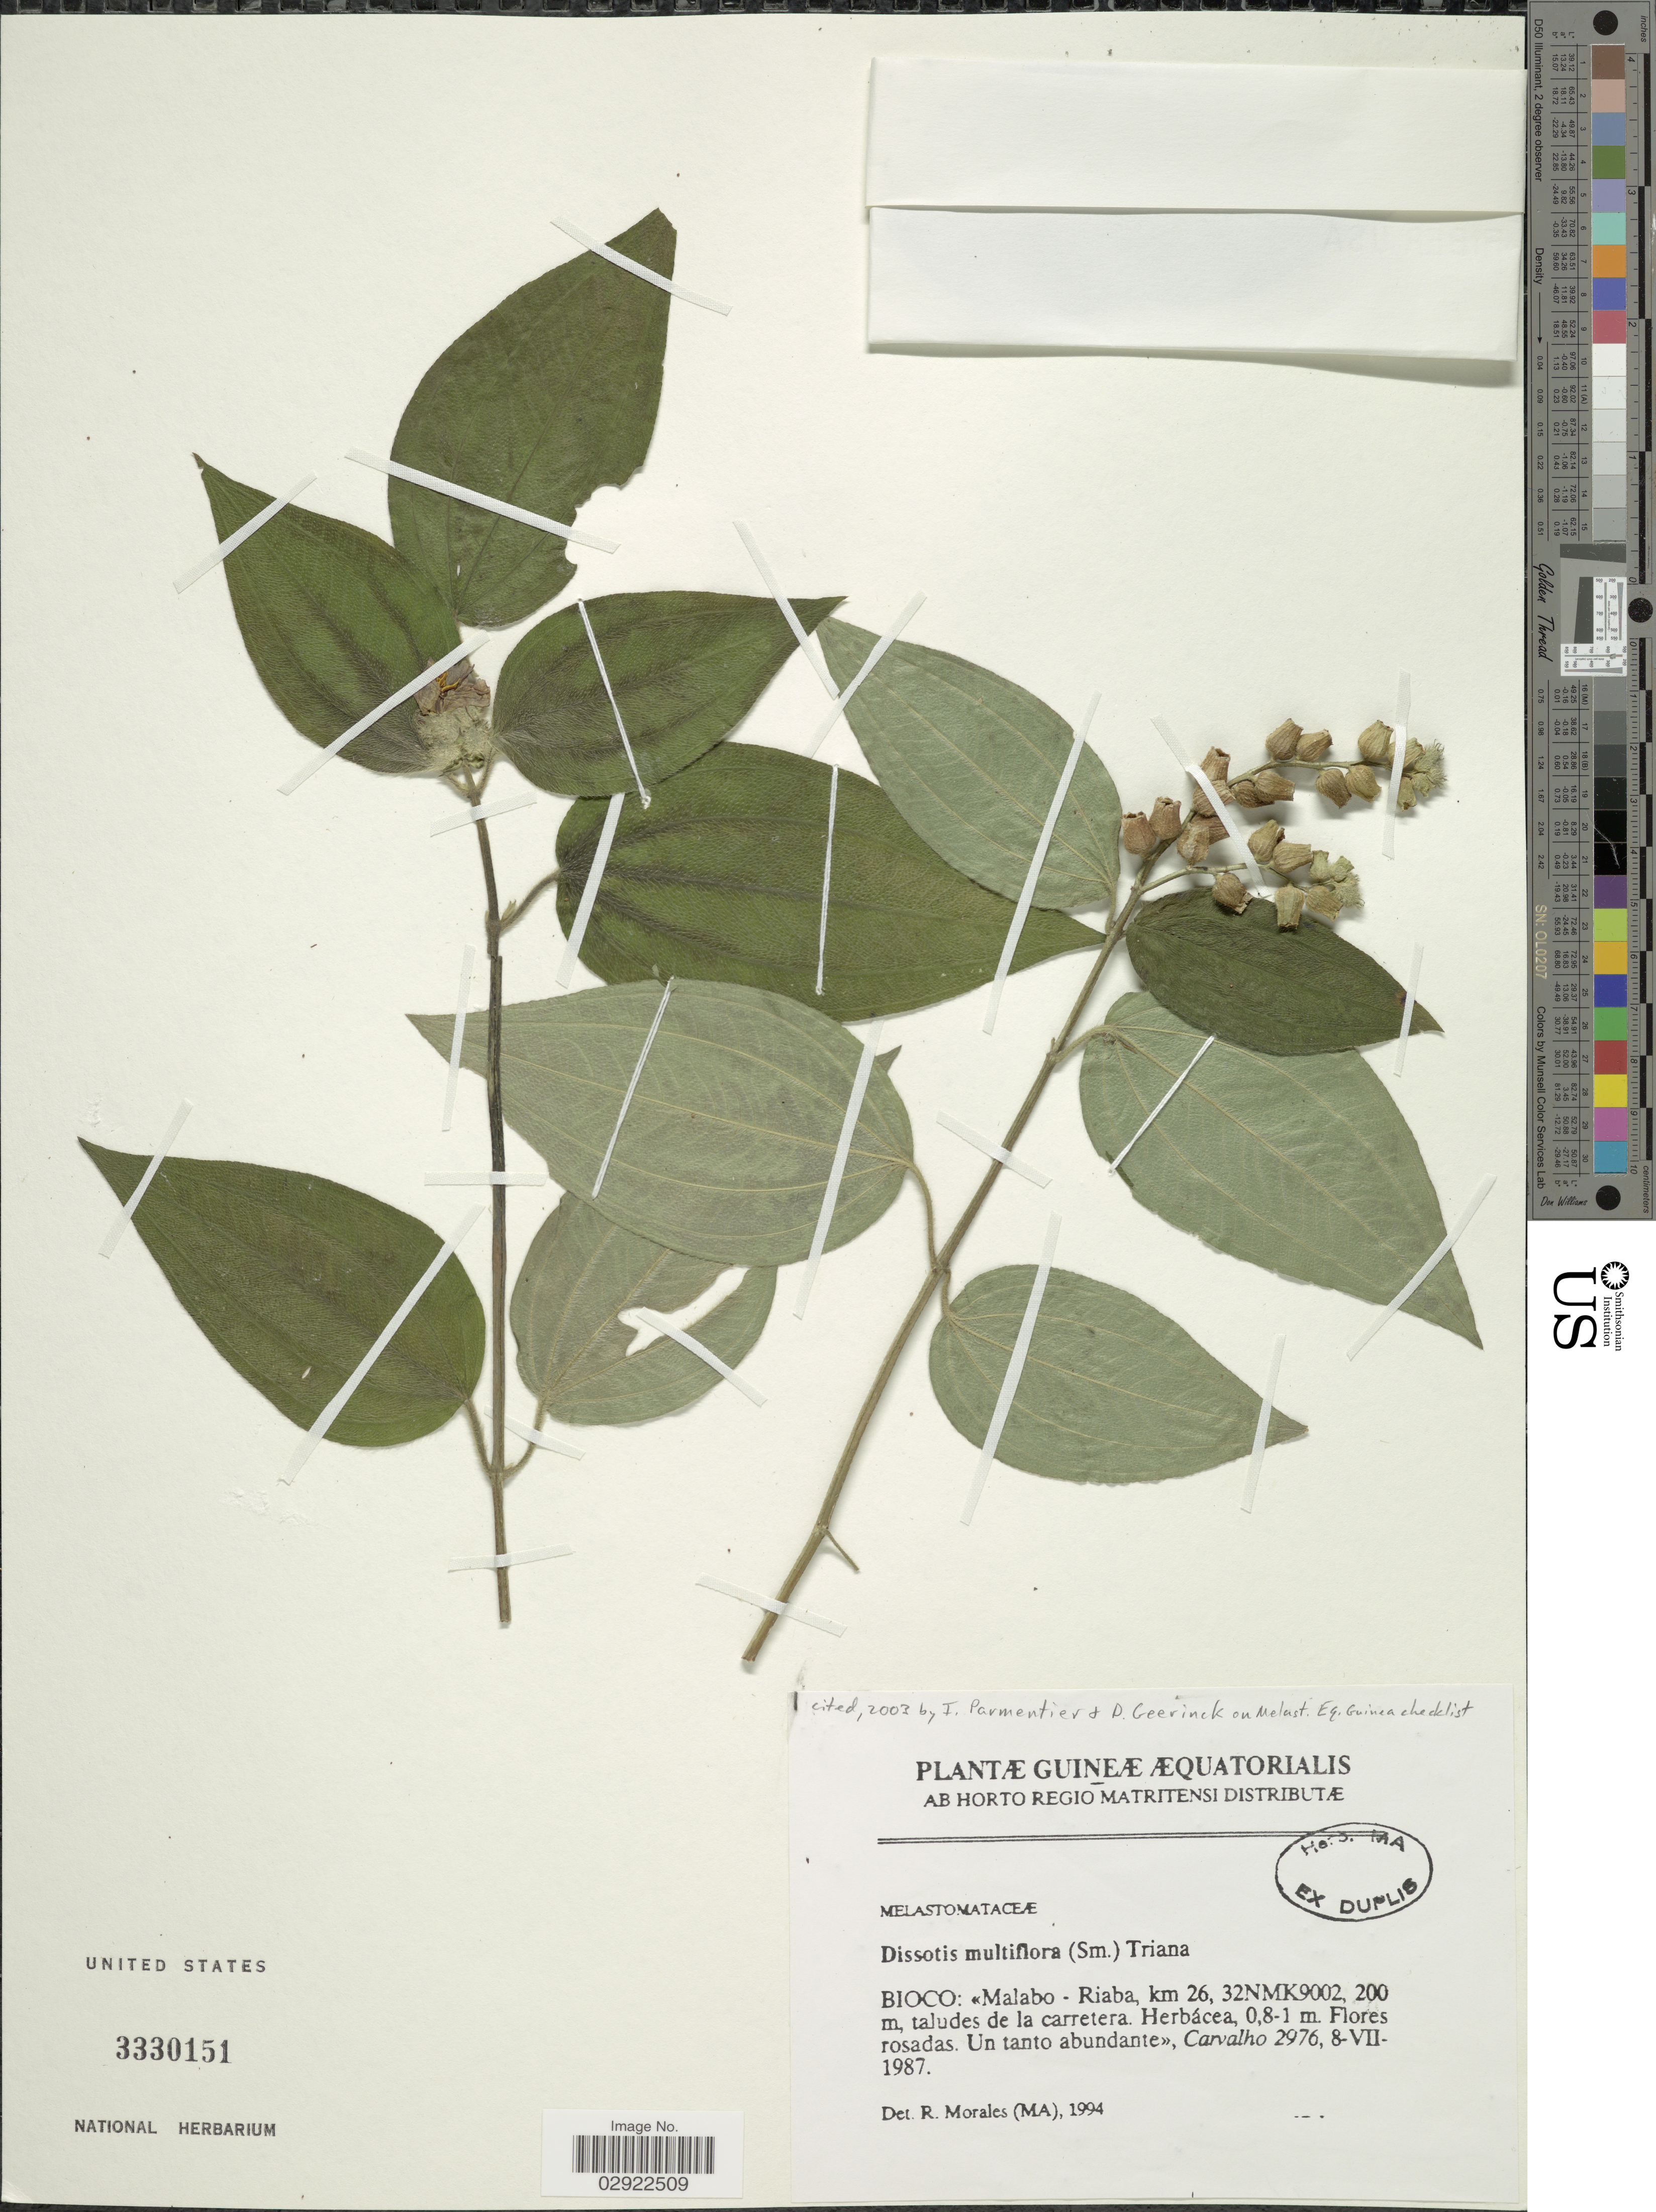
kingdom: Plantae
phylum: Tracheophyta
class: Magnoliopsida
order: Myrtales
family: Melastomataceae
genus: Dupineta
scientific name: Dupineta multiflora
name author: Raf.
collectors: Carvalho, --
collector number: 2976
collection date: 1987-07-08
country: Equatorial Guinea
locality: Bioco: Malabo - Riaba, km 26, 32NMK9002.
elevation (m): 200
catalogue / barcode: US 3330151